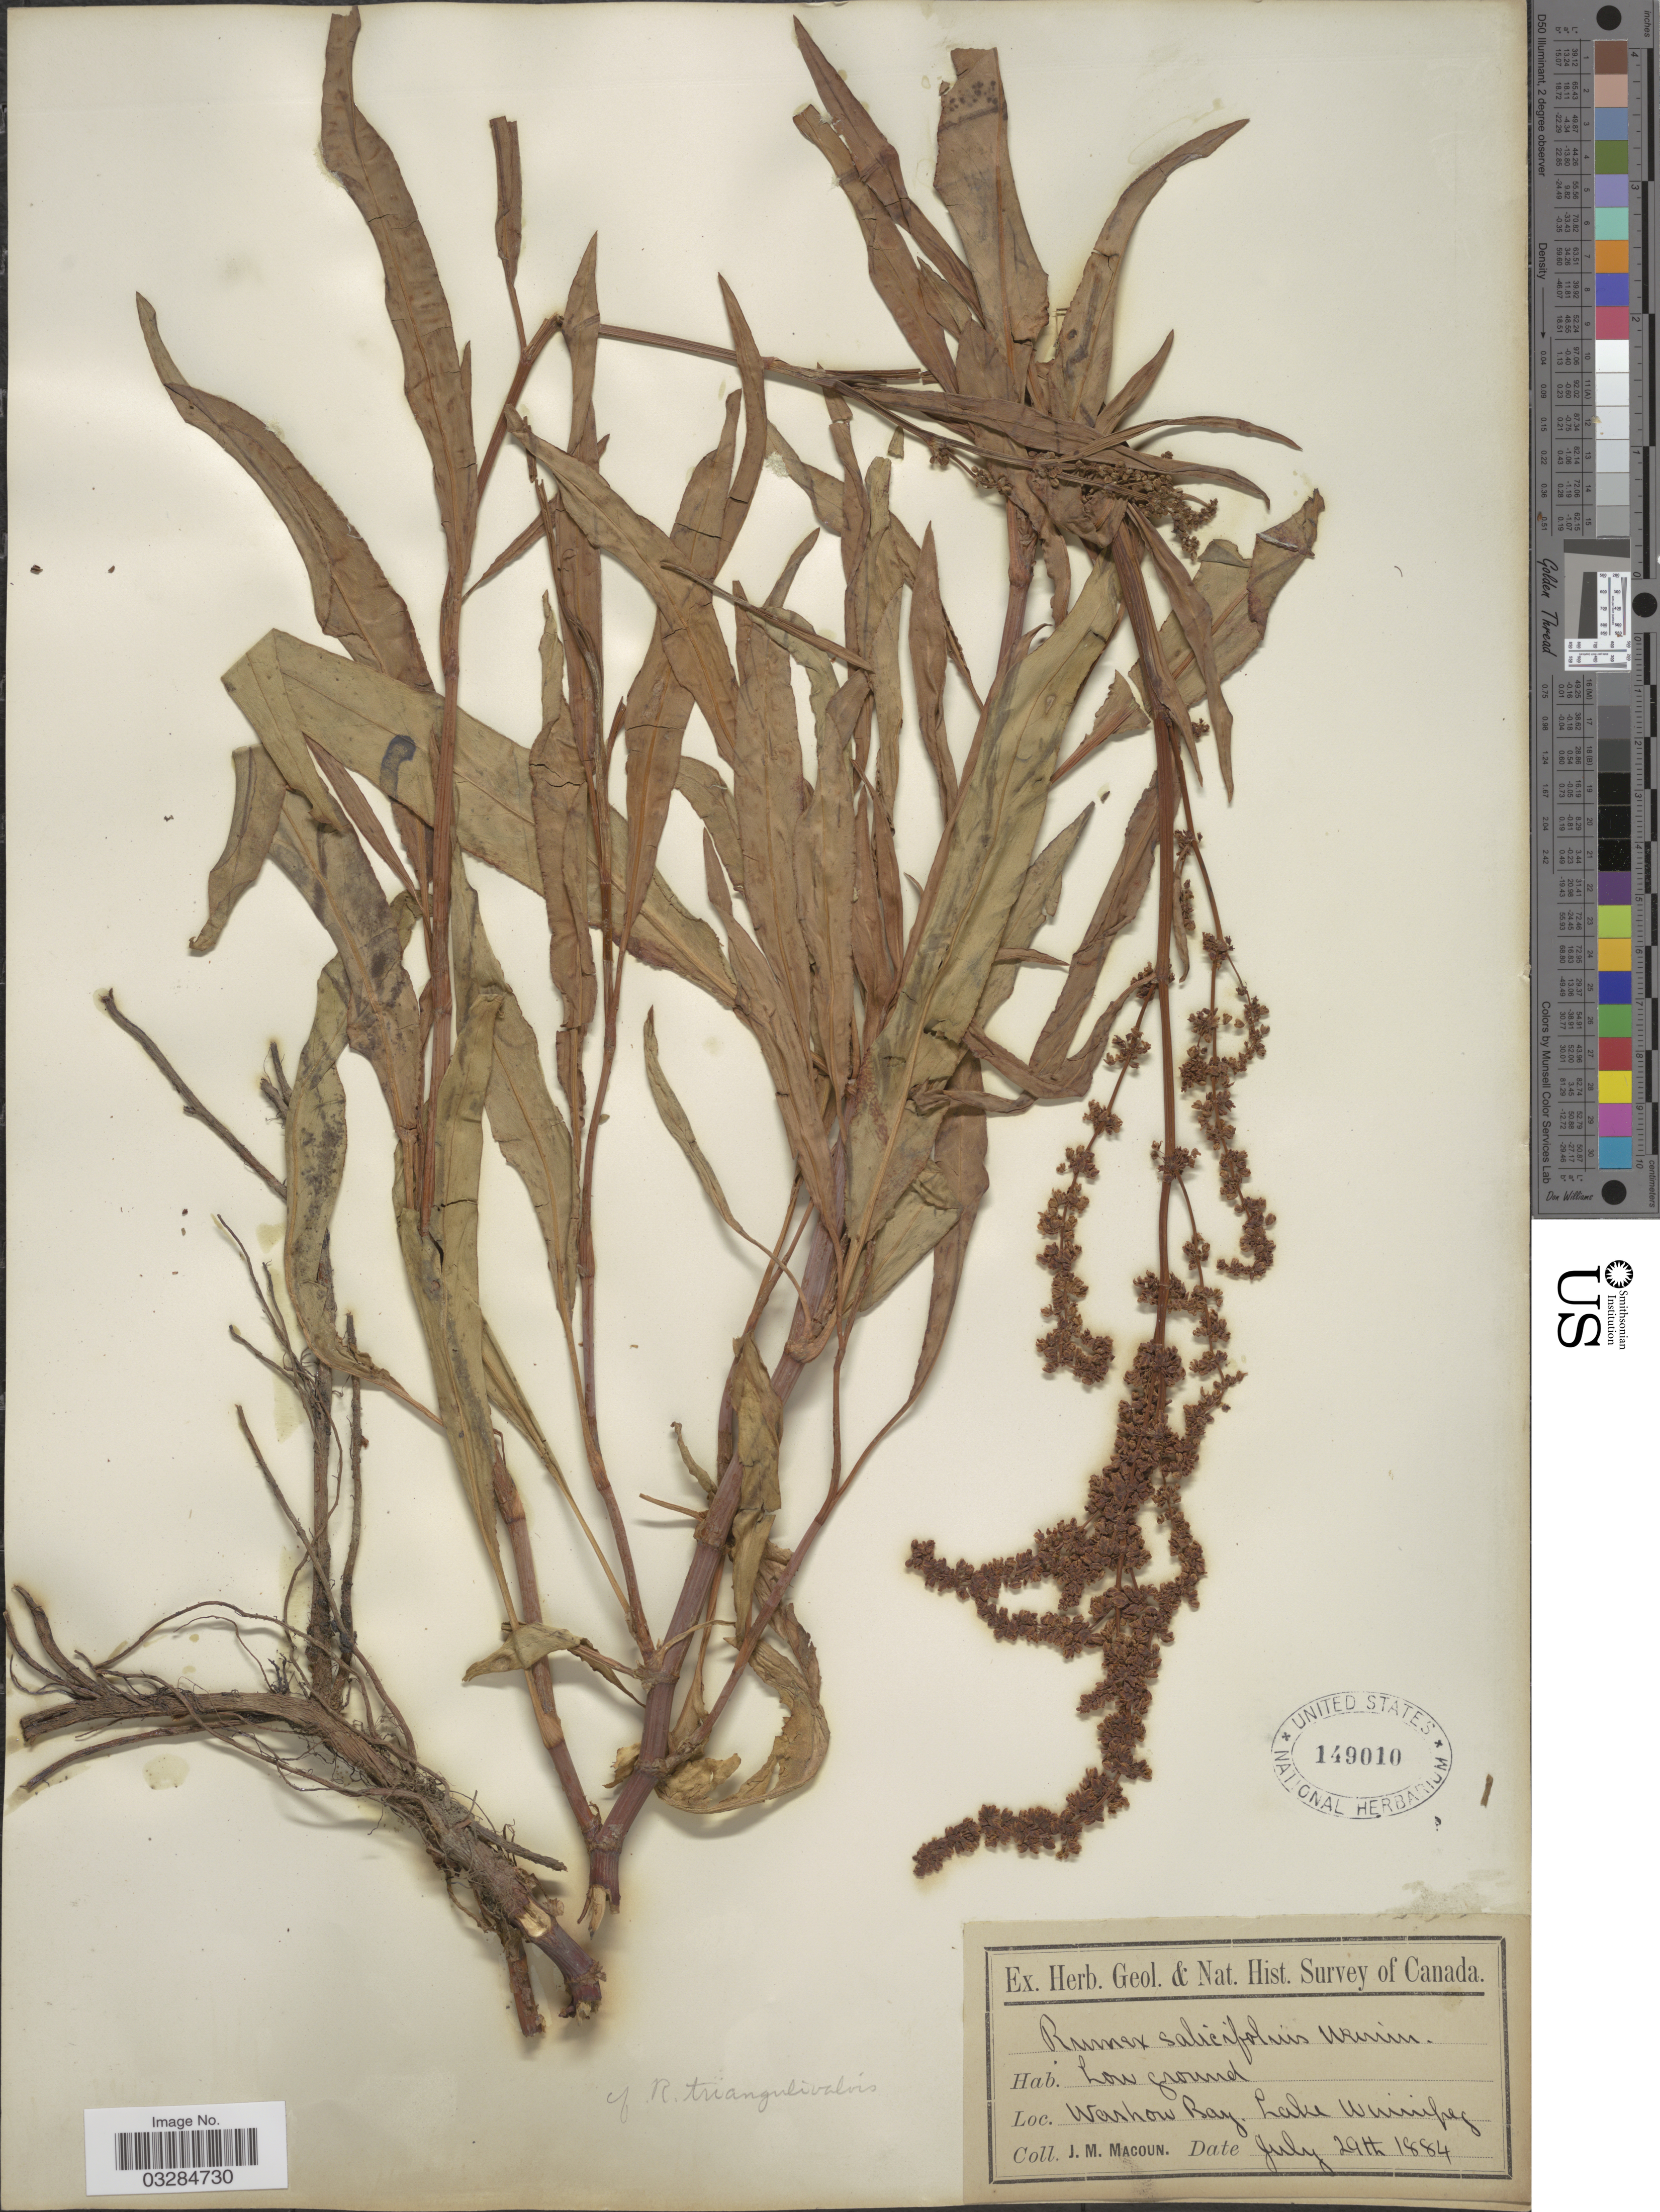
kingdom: Plantae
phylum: Tracheophyta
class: Magnoliopsida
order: Caryophyllales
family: Polygonaceae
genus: Rumex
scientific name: Rumex triangulivalvis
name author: (Danser) Rech. f.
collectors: J. M. Macoun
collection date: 1884-07-29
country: Canada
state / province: Manitoba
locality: Washow Bay. Lake Winnipeg.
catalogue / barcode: US 149010